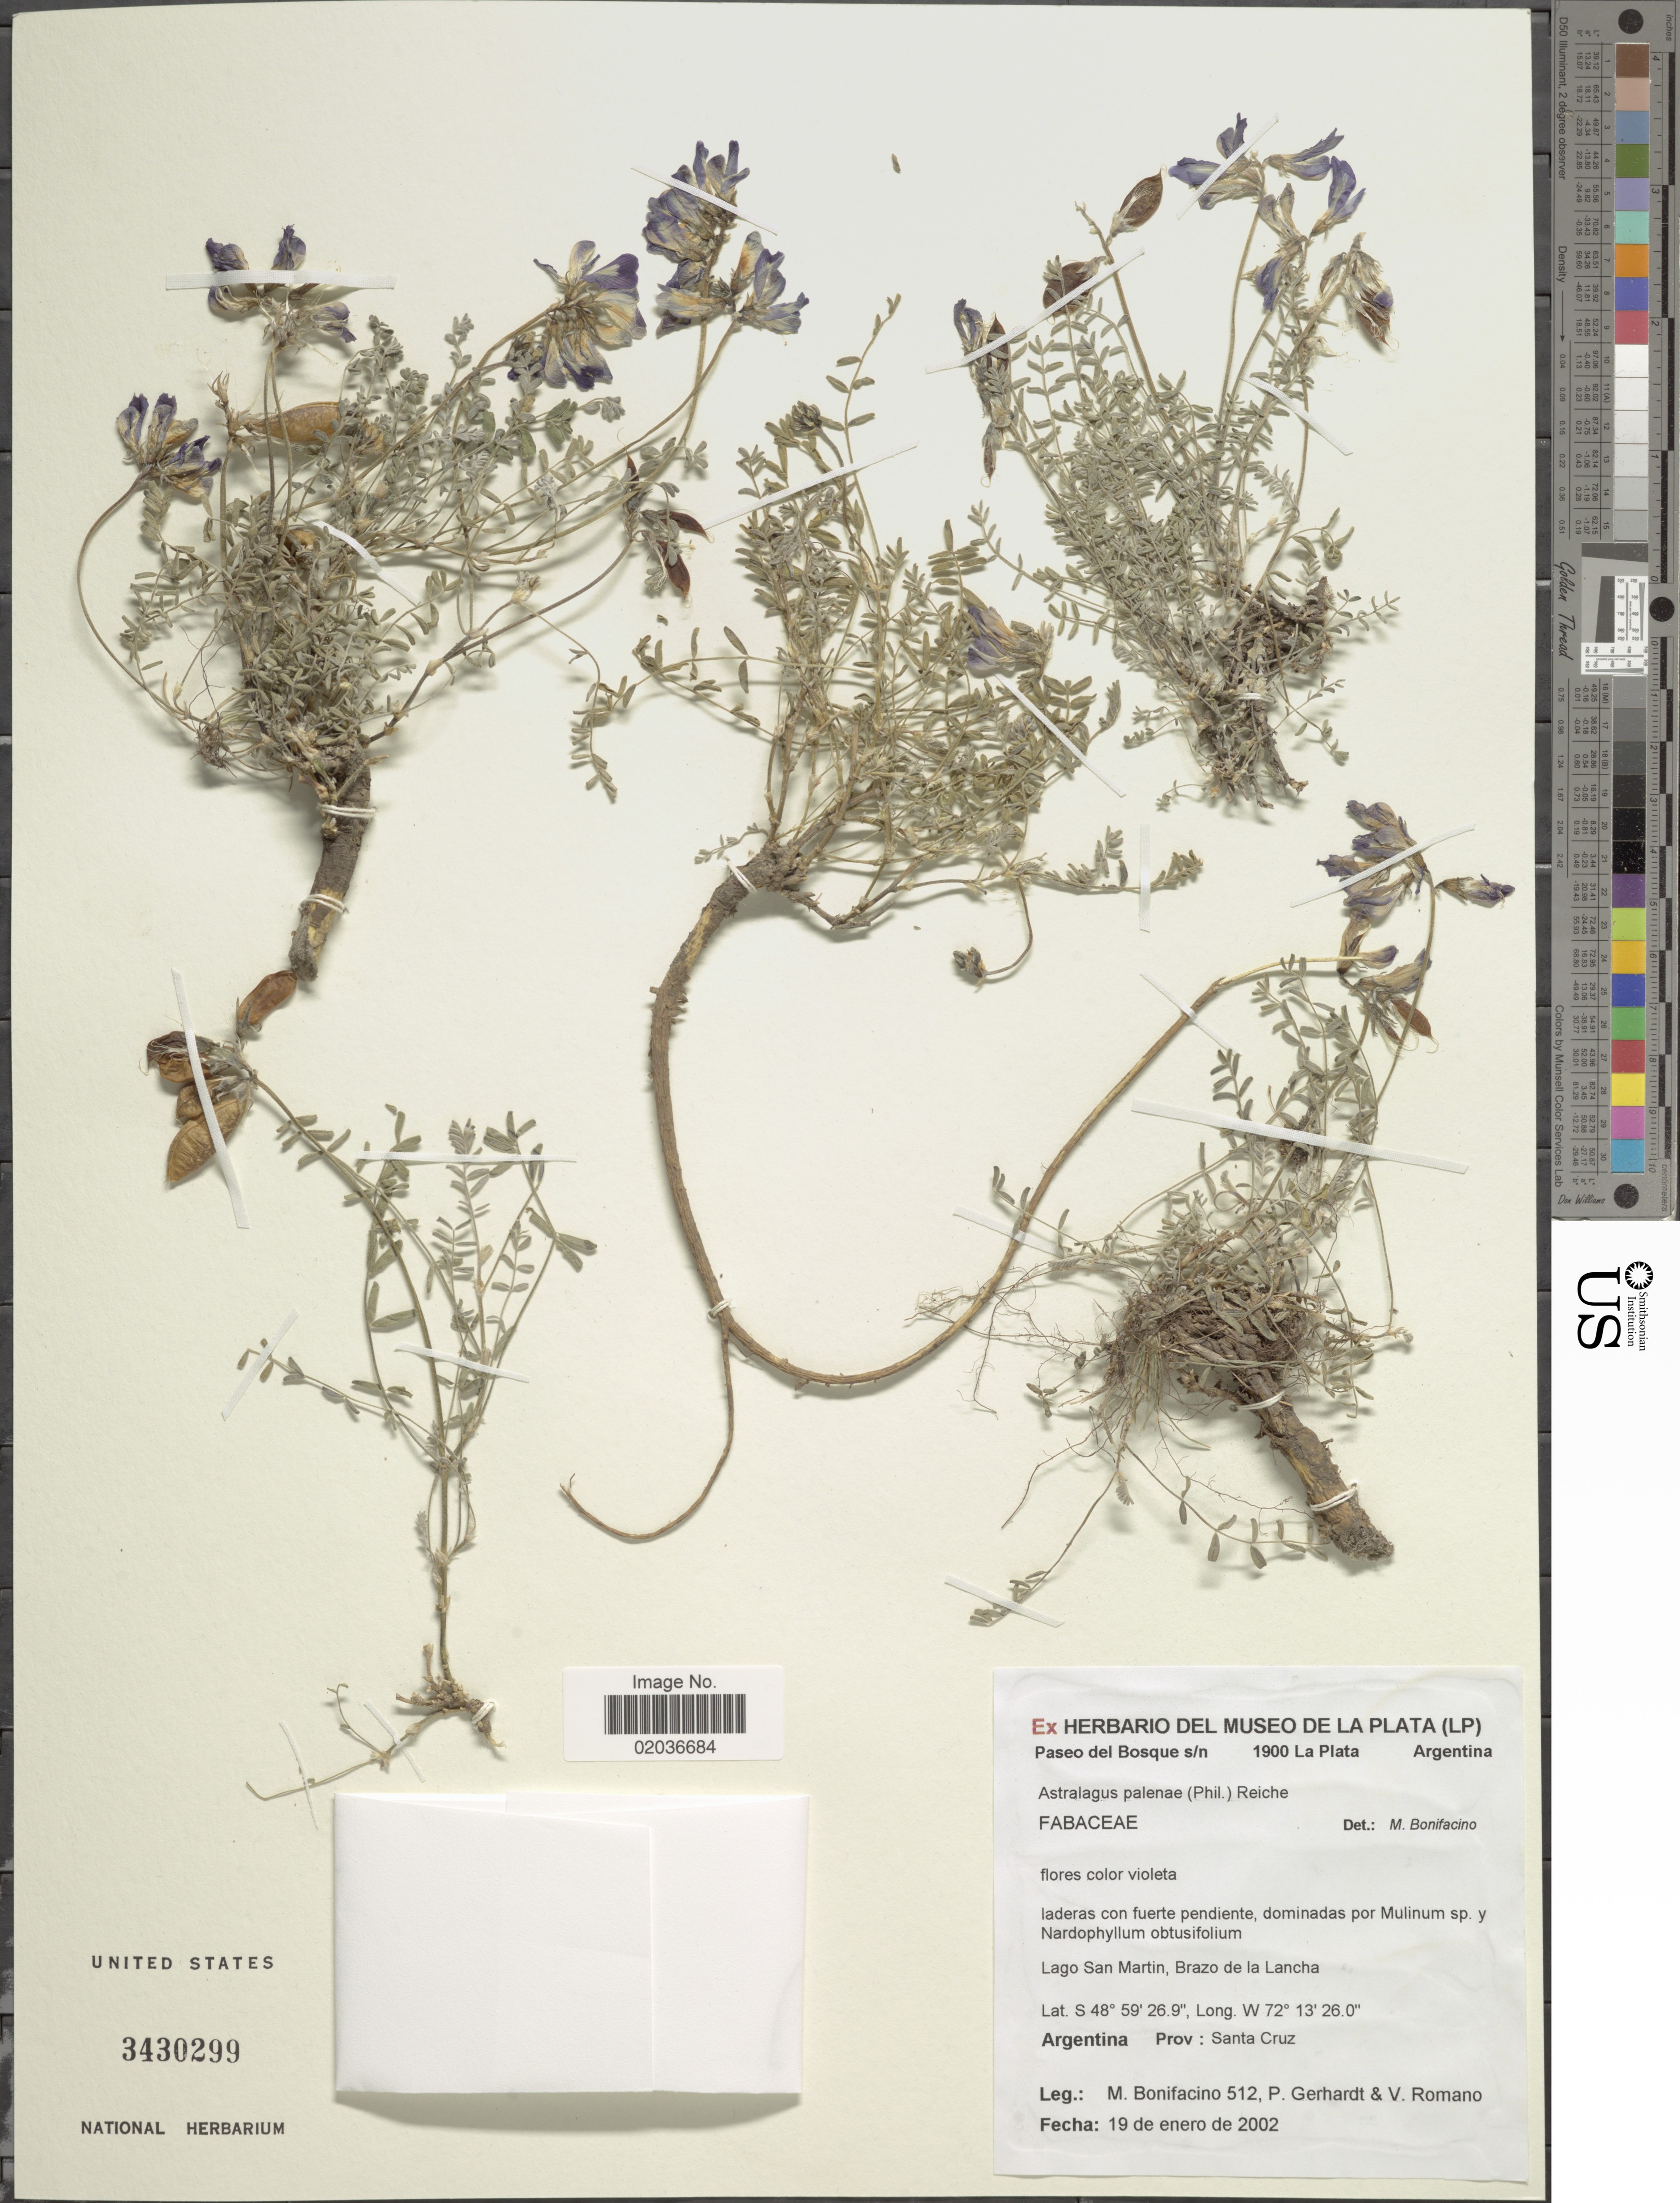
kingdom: Plantae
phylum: Tracheophyta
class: Magnoliopsida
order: Fabales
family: Fabaceae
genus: Astragalus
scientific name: Astragalus palenae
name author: (Phil.) Reiche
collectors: M. Bonifacino, P. Gerhardt & V. Romano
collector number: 0512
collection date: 2002-01-19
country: Argentina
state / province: Santa Cruz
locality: Lago San Martin, Brazo de la Lancha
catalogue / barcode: US 3430299